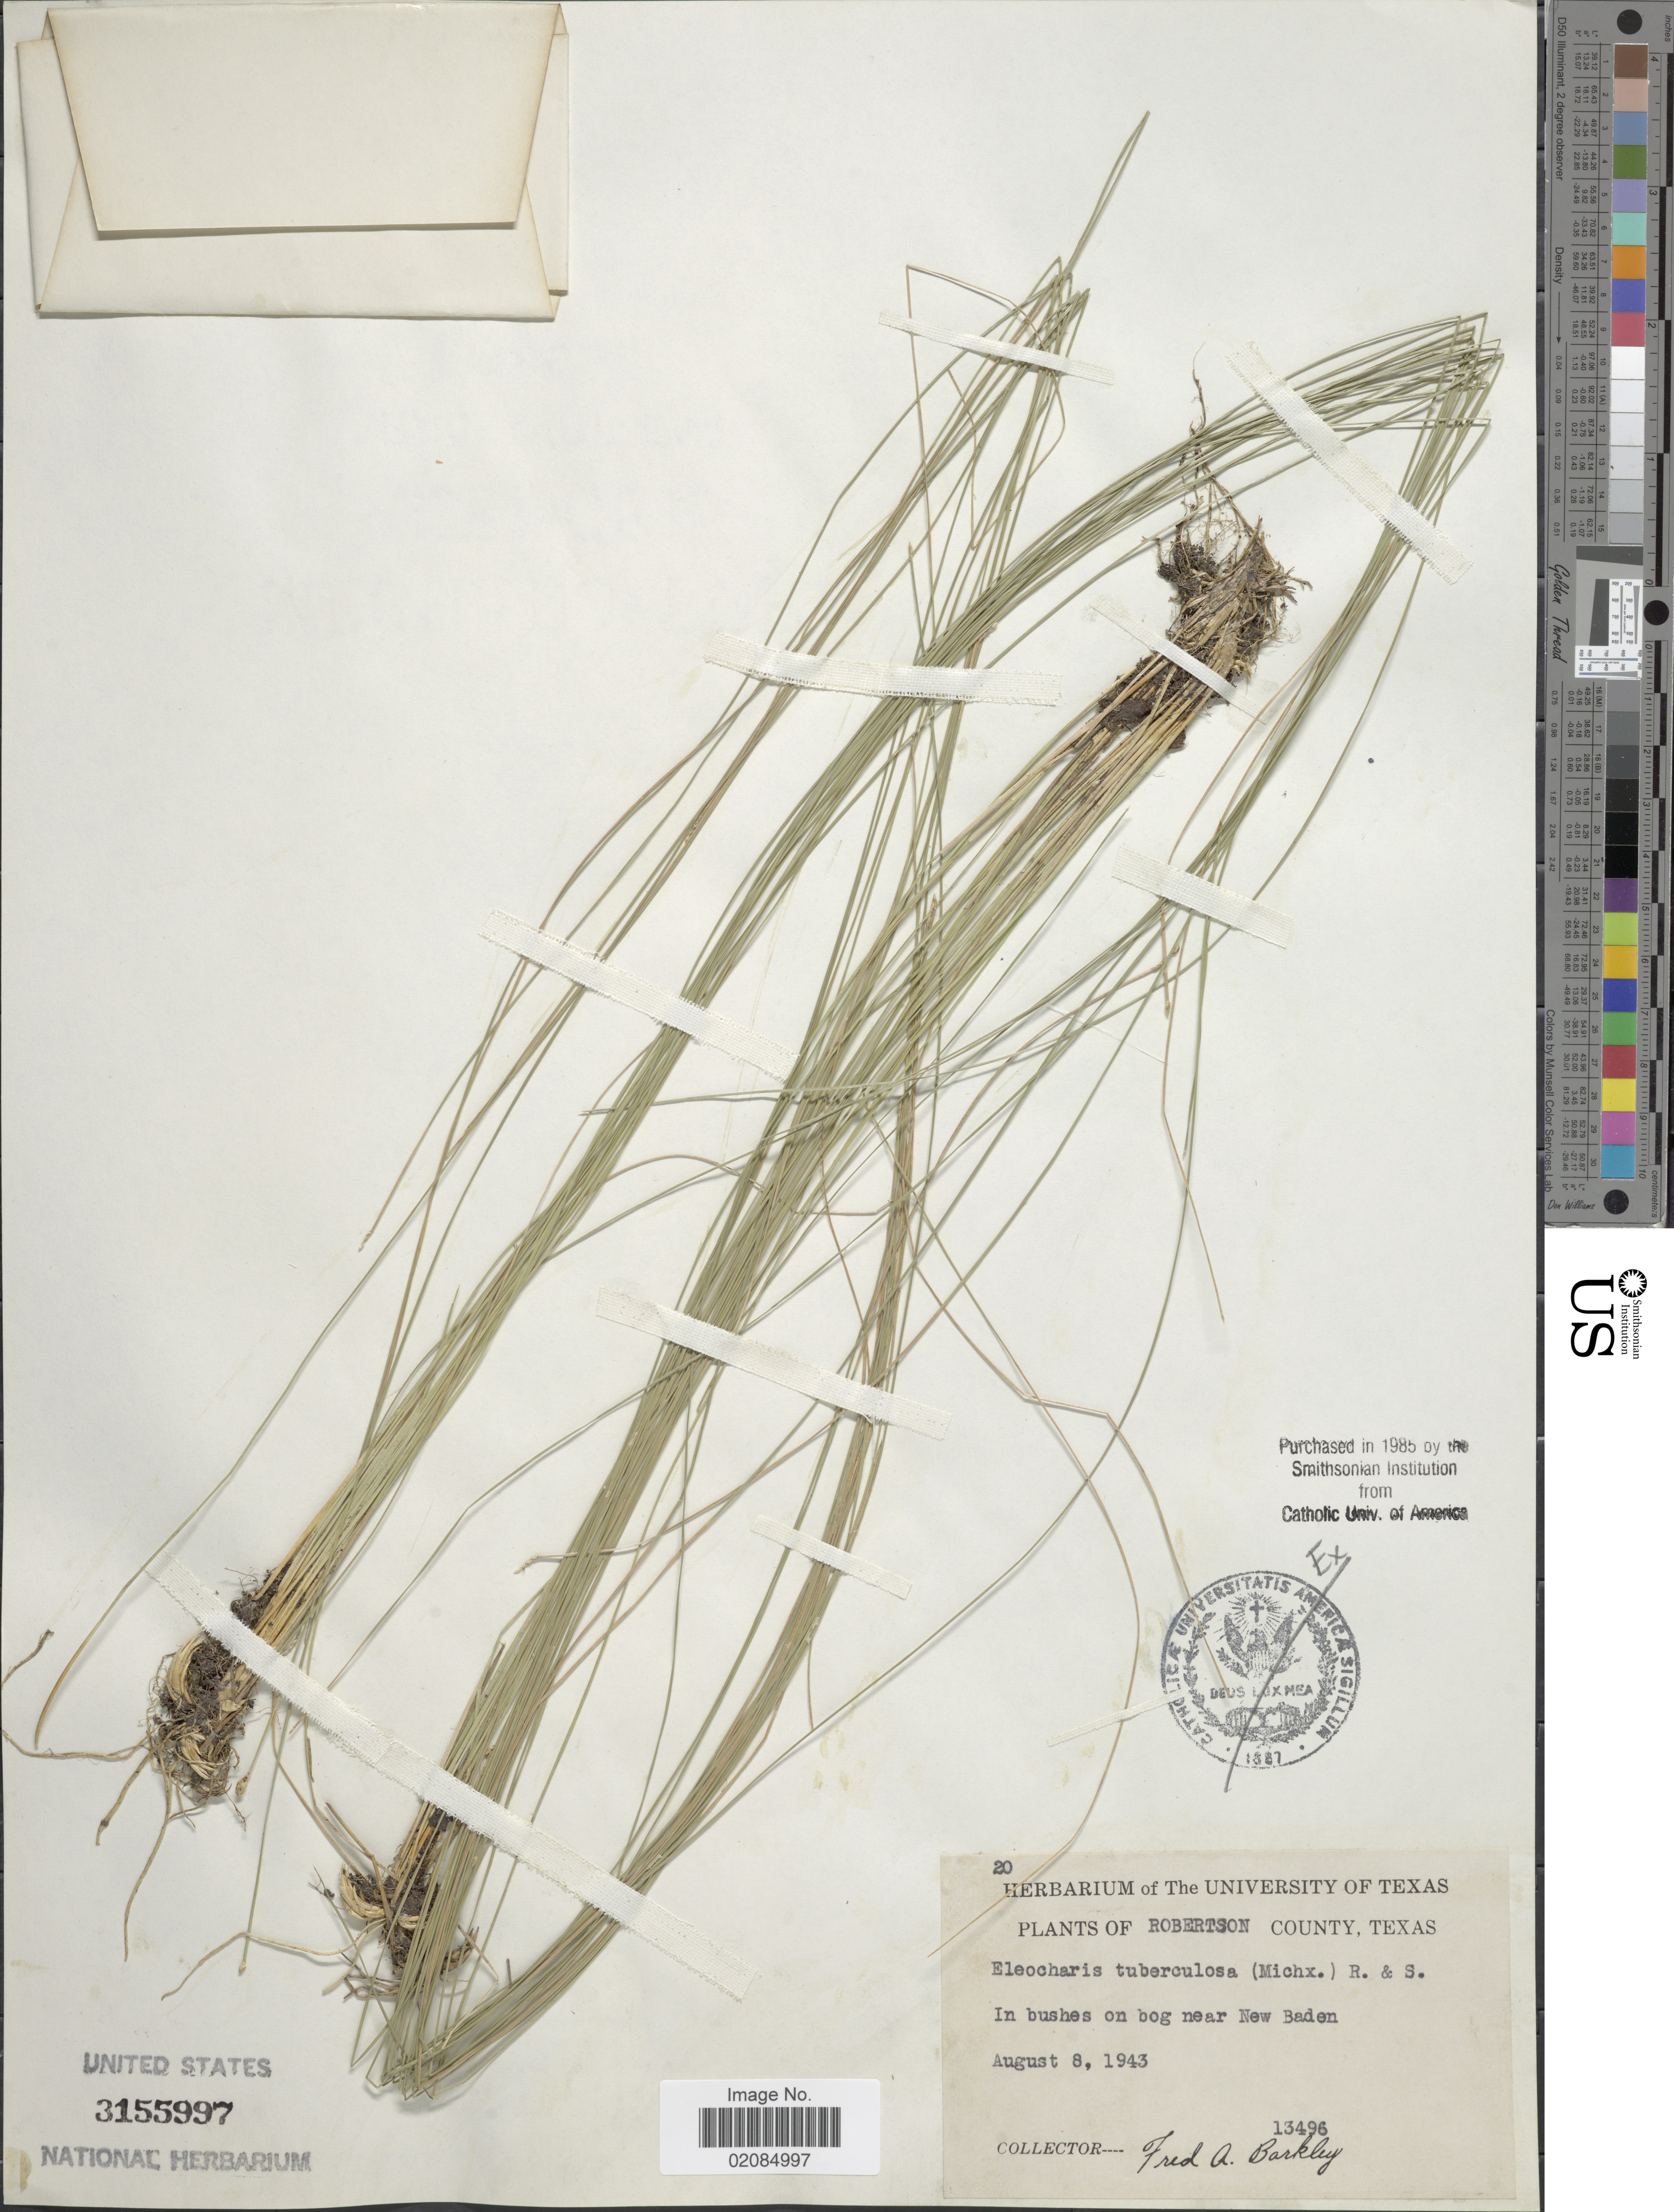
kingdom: Plantae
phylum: Tracheophyta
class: Liliopsida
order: Poales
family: Cyperaceae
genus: Eleocharis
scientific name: Eleocharis tuberculosa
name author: (Michx.) Roem. & Schult.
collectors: F. A. Barkley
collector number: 13496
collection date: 1943-08-08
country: United States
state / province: Texas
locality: Robertson County, in bushes on bog near New Baden.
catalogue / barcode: US 3155997